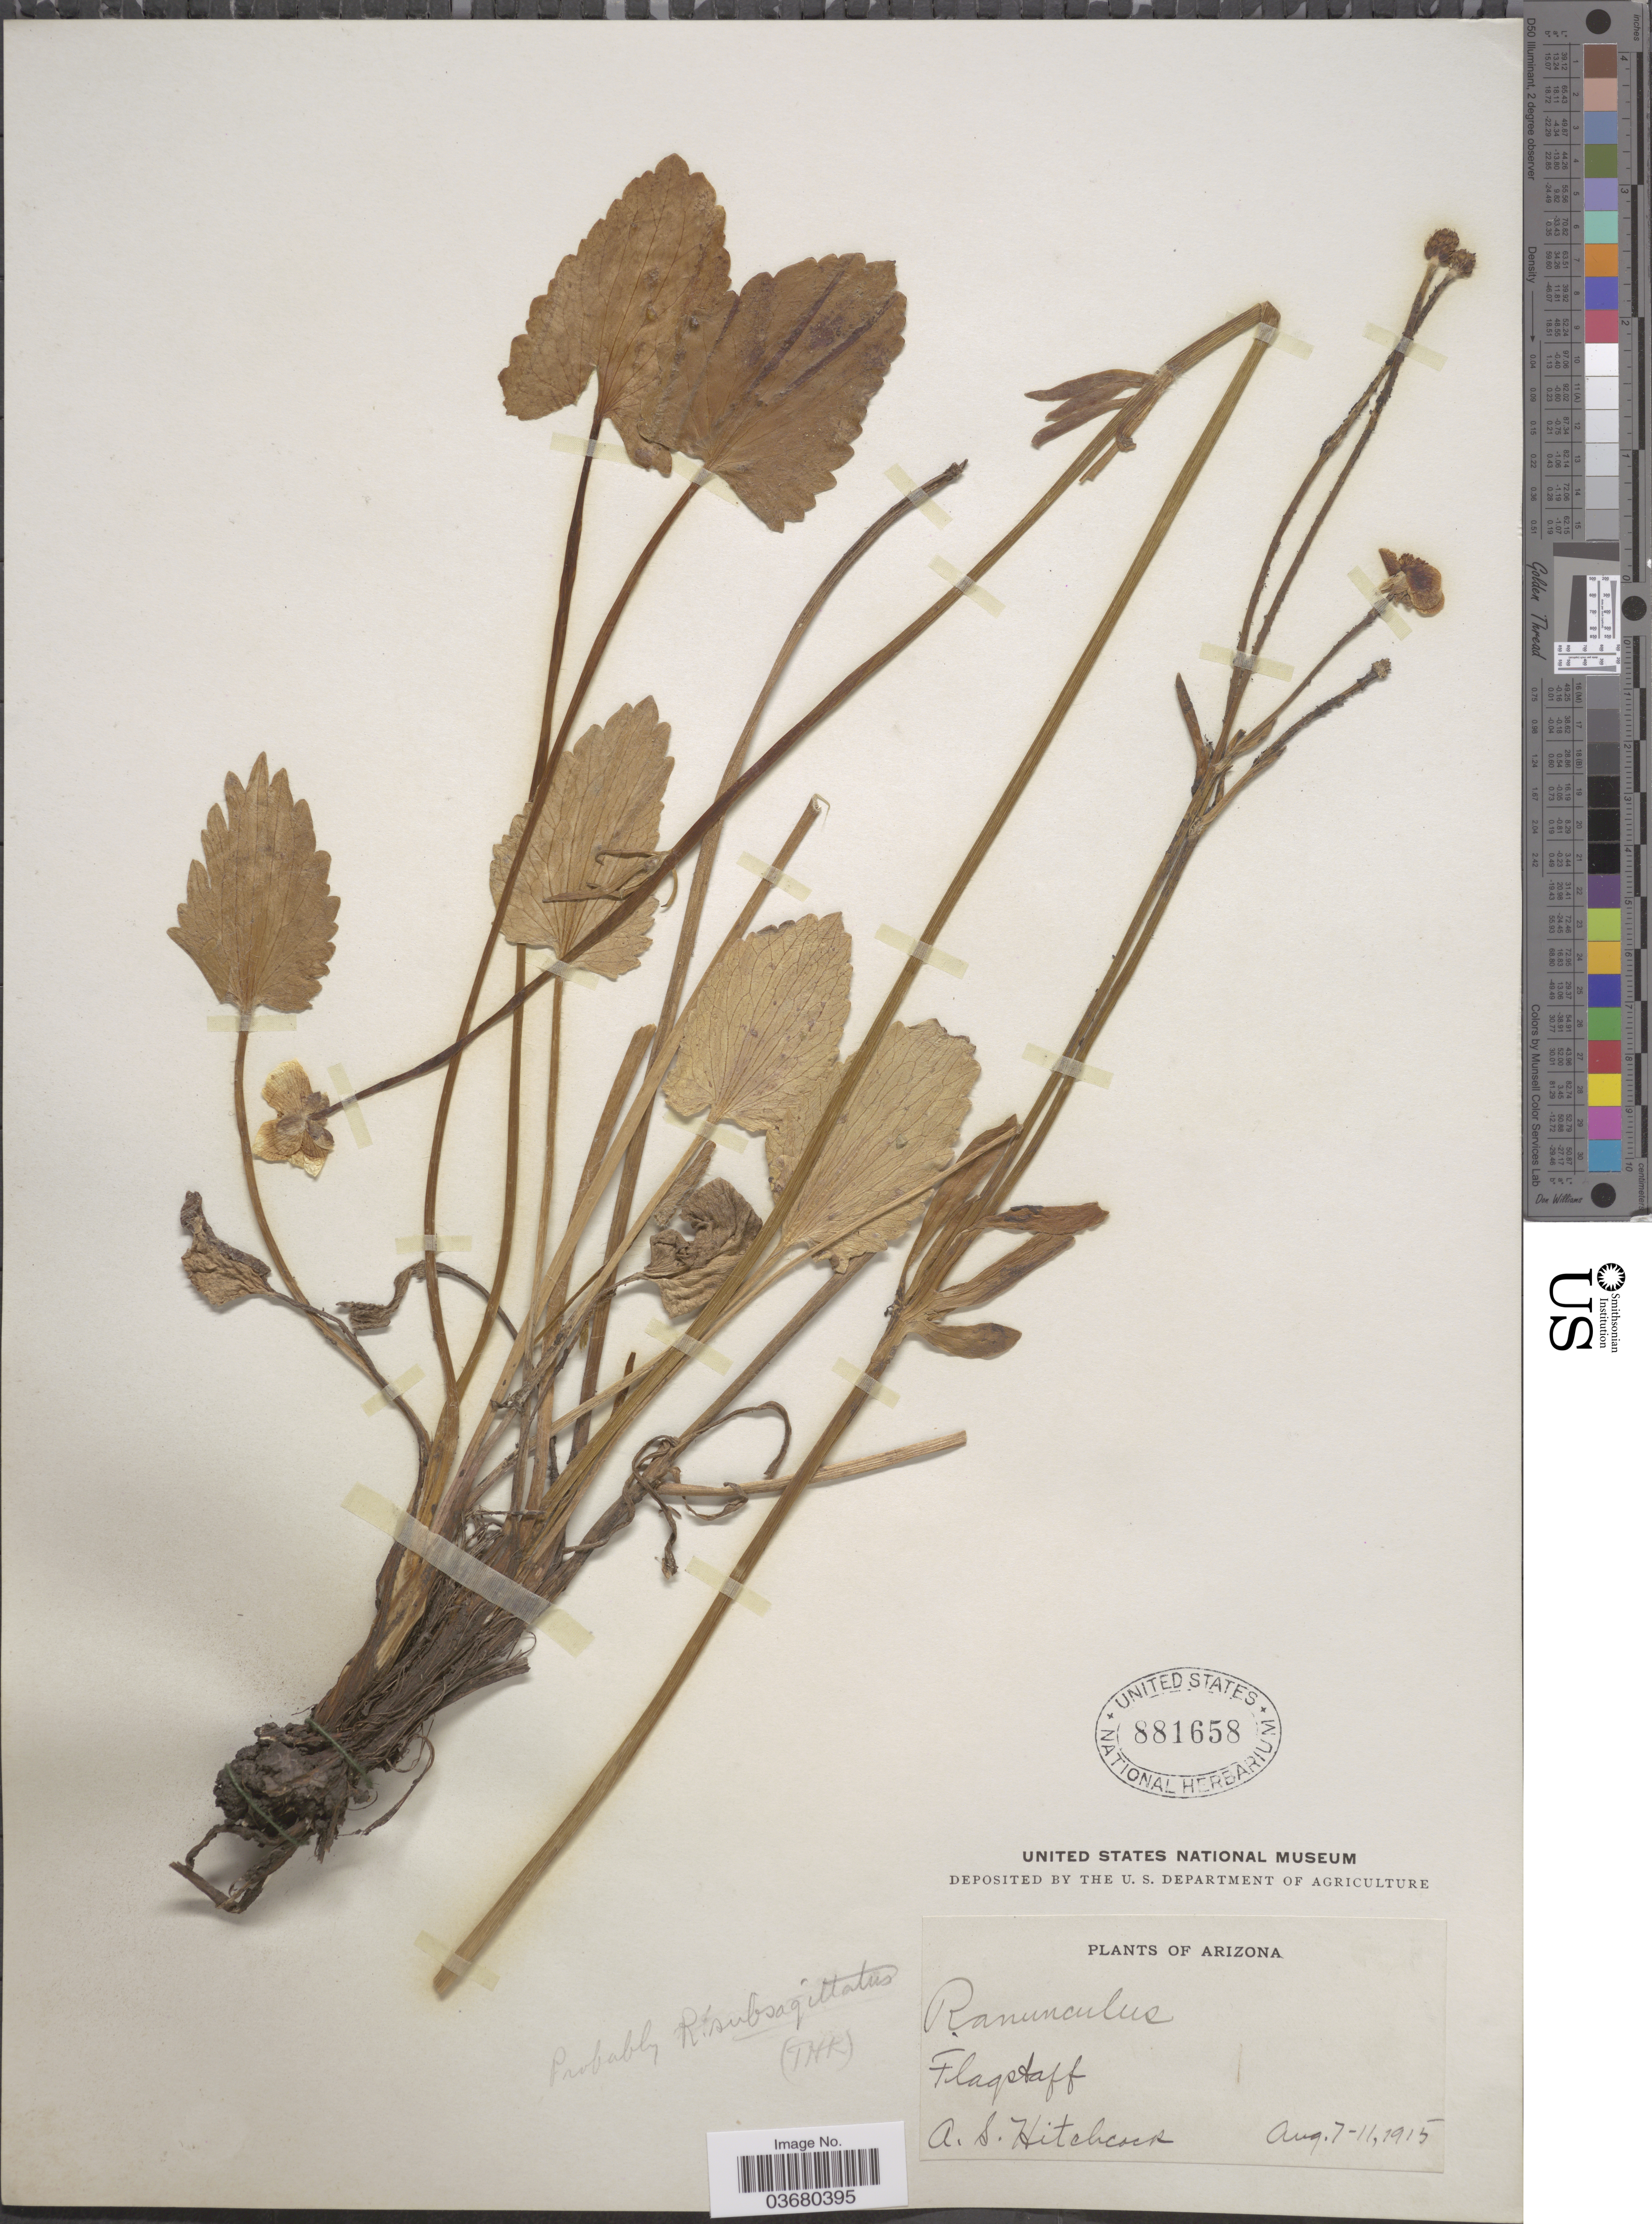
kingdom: Plantae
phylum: Tracheophyta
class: Magnoliopsida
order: Ranunculales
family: Ranunculaceae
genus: Ranunculus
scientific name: Ranunculus cardiophyllus var. subsagittatus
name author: (A. Gray) L.D. Benson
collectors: A. S. Hitchcock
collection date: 1915-08-07/1915-08-11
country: United States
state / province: Arizona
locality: Flagstaff.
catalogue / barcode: US 881658